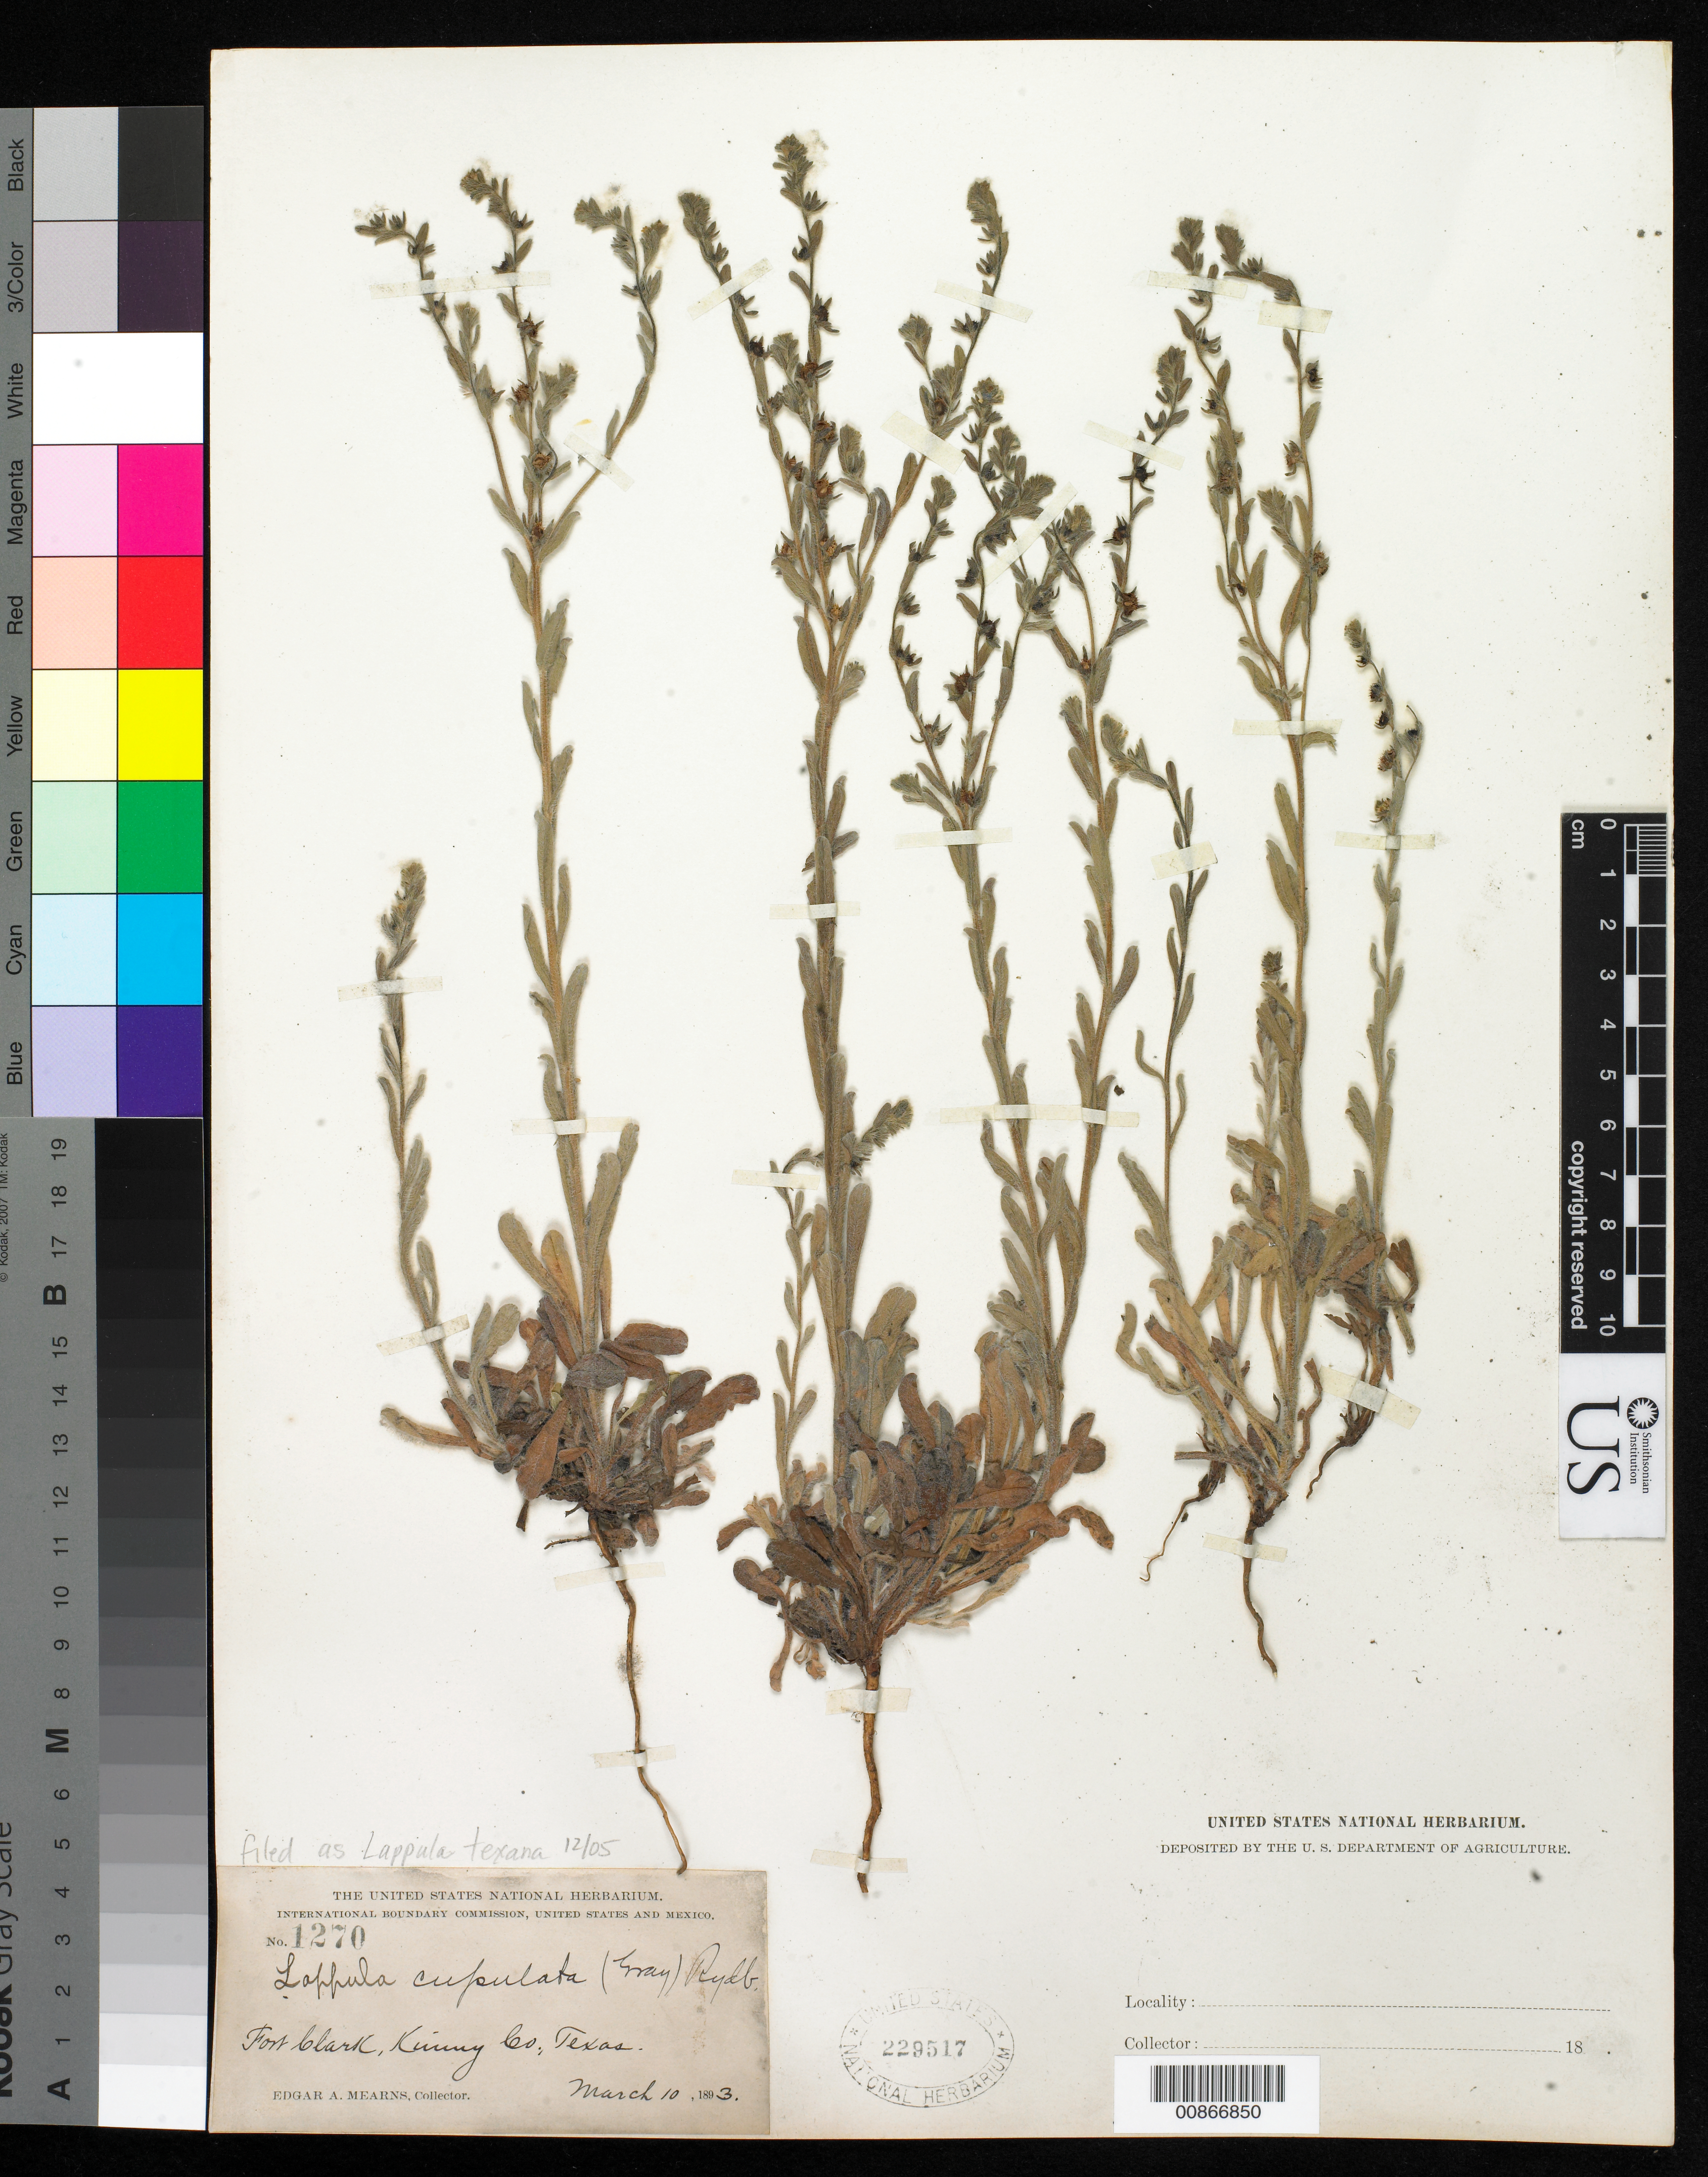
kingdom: Plantae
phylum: Tracheophyta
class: Magnoliopsida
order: Boraginales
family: Boraginaceae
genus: Lappula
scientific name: Lappula texana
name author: (Scheele) Britton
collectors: E. A. Mearns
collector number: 1270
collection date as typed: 10 Mar 1893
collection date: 1893-03-10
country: United States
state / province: Texas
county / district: Kinney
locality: Fort Clark, Kinney County, Texas.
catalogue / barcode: US 229517